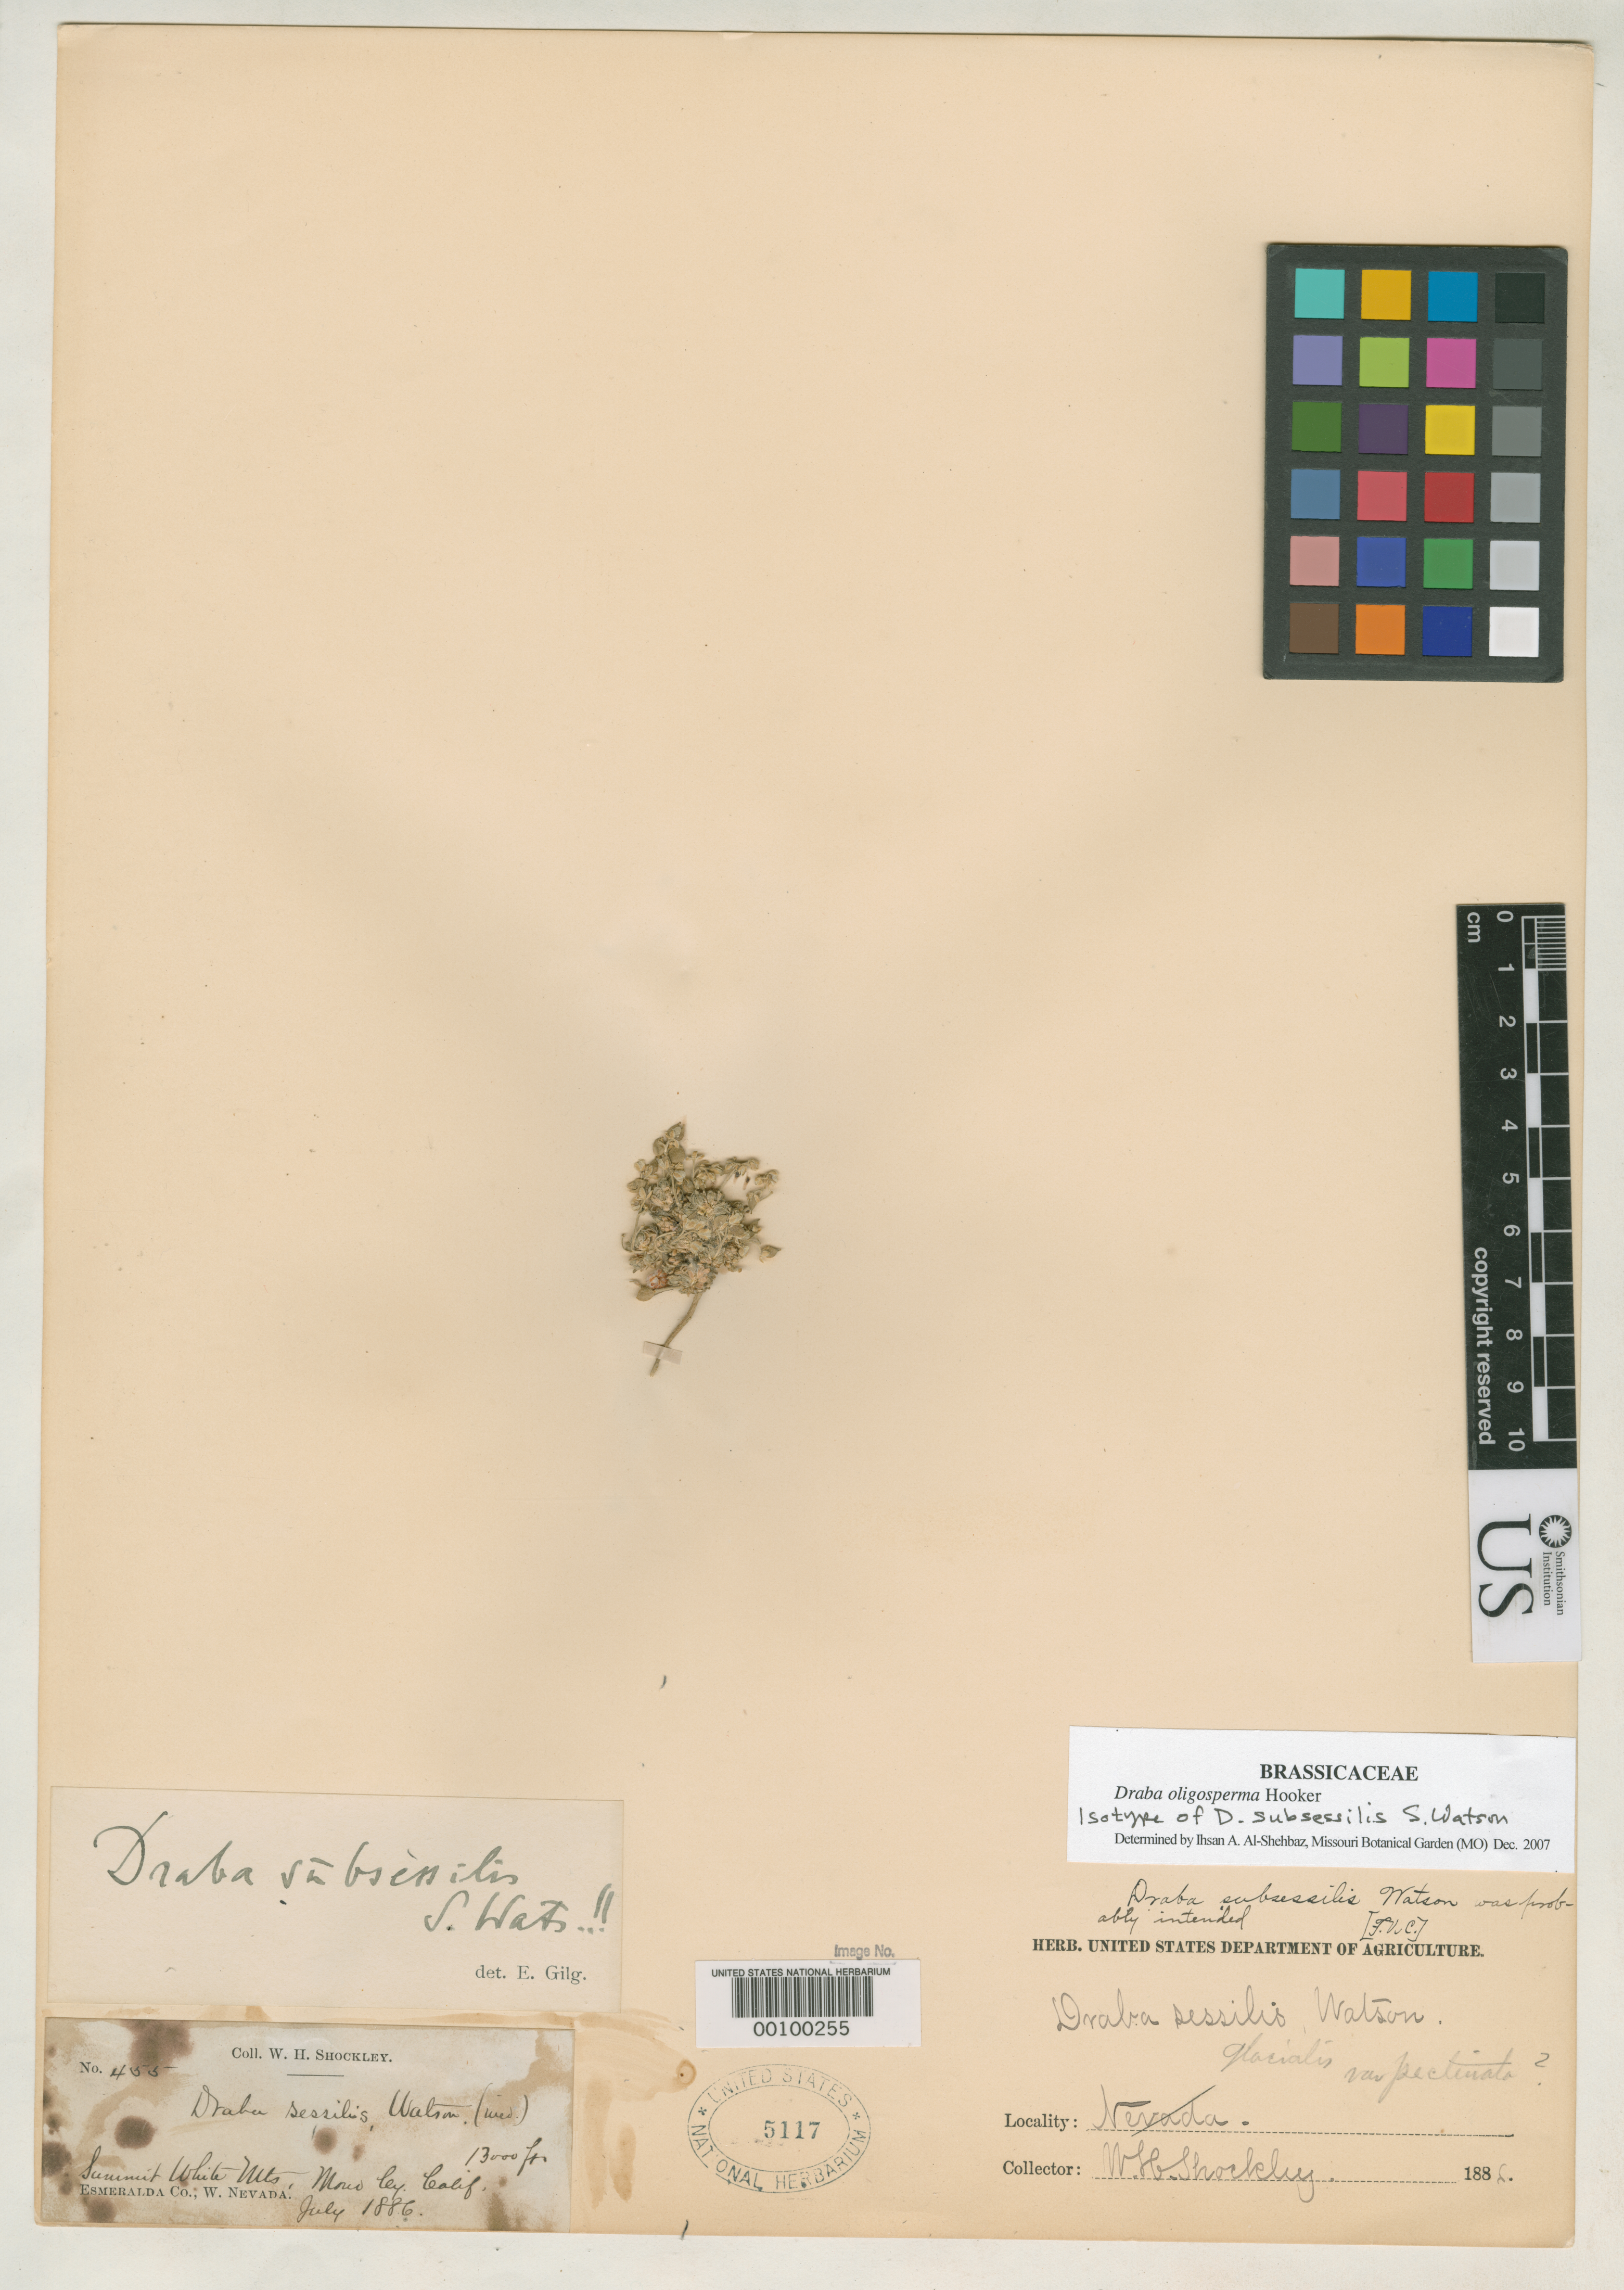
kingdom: Plantae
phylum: Tracheophyta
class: Magnoliopsida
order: Brassicales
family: Brassicaceae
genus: Draba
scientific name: Draba subsessilis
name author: S. Watson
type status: Isotype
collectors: W. Shockley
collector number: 455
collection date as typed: Jul 1886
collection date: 1886-07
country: United States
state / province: Nevada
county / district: Esmeralda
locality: Summit White Mts.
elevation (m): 3962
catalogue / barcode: US 5117